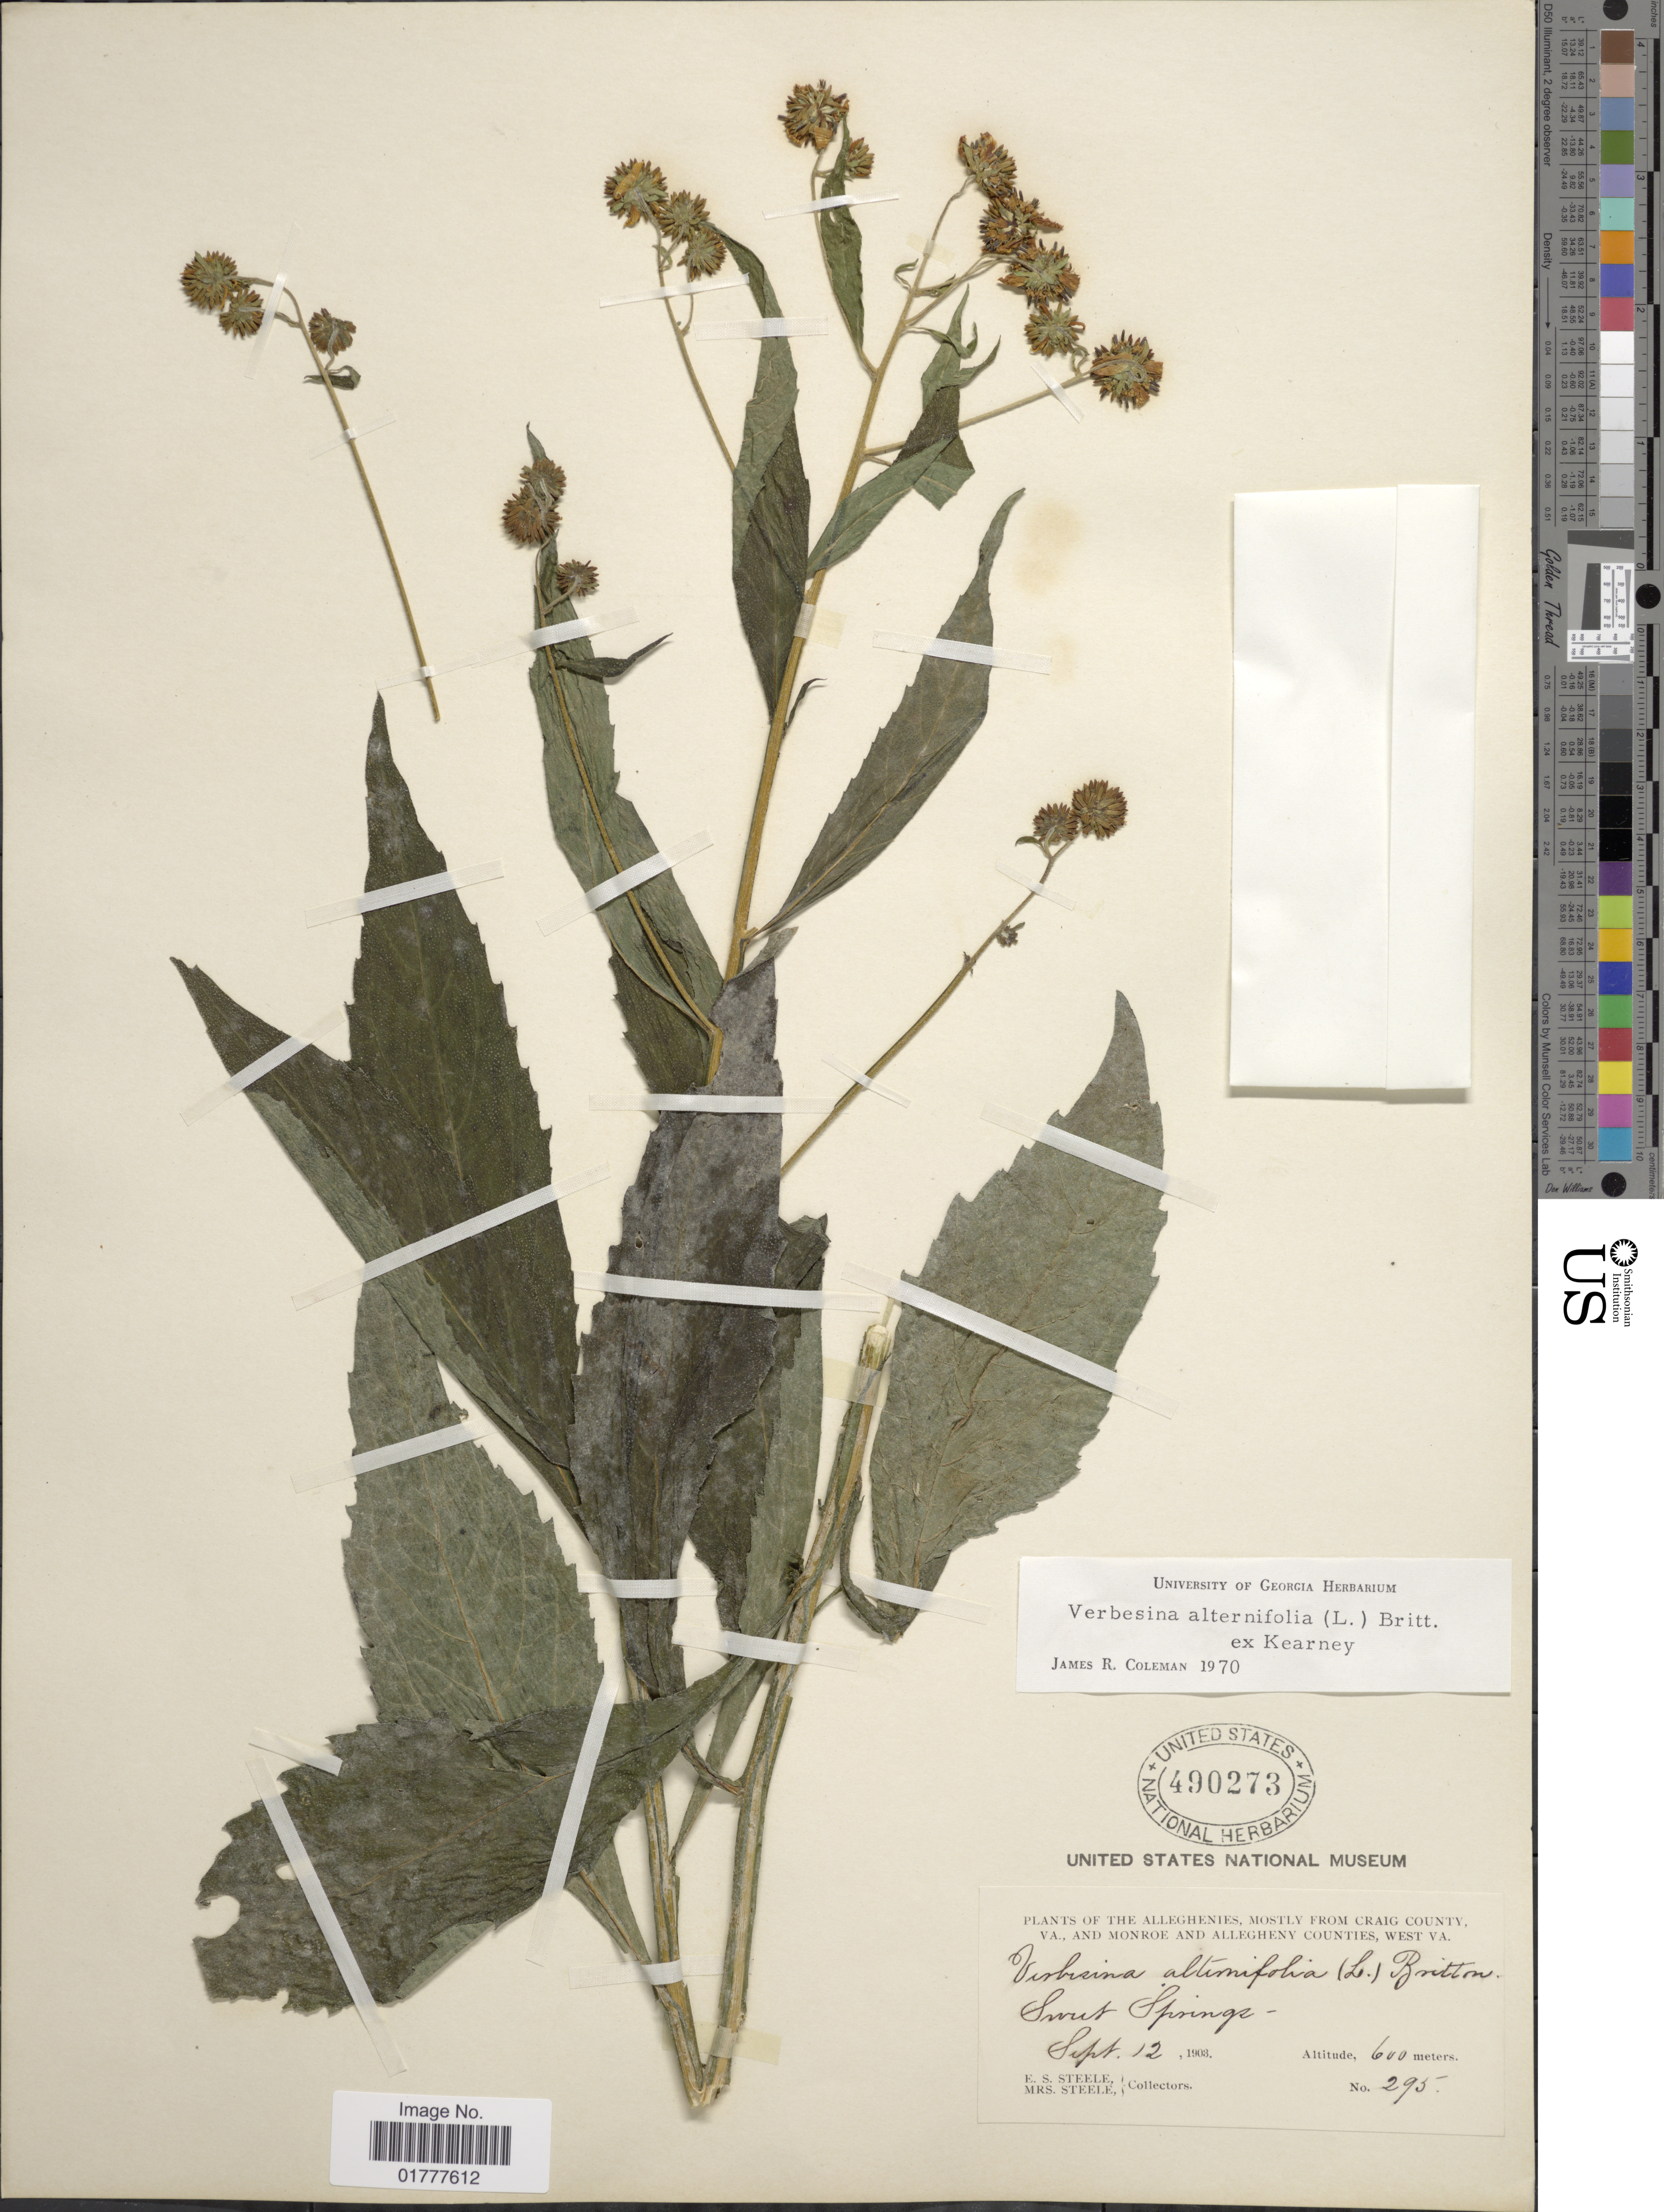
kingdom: Plantae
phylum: Tracheophyta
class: Magnoliopsida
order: Asterales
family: Asteraceae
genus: Actinomeris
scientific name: Actinomeris alternifolia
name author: (L.) DC.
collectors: E. Steele & Mrs. E. S. Steele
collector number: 295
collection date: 1903-09-12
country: United States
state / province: Virginia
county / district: Craig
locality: Alleghenies, Mostly from Craig County, Va. and Monroe and Allegheny Counties, West Va. Swut Springs.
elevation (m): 600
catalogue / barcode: US 490273